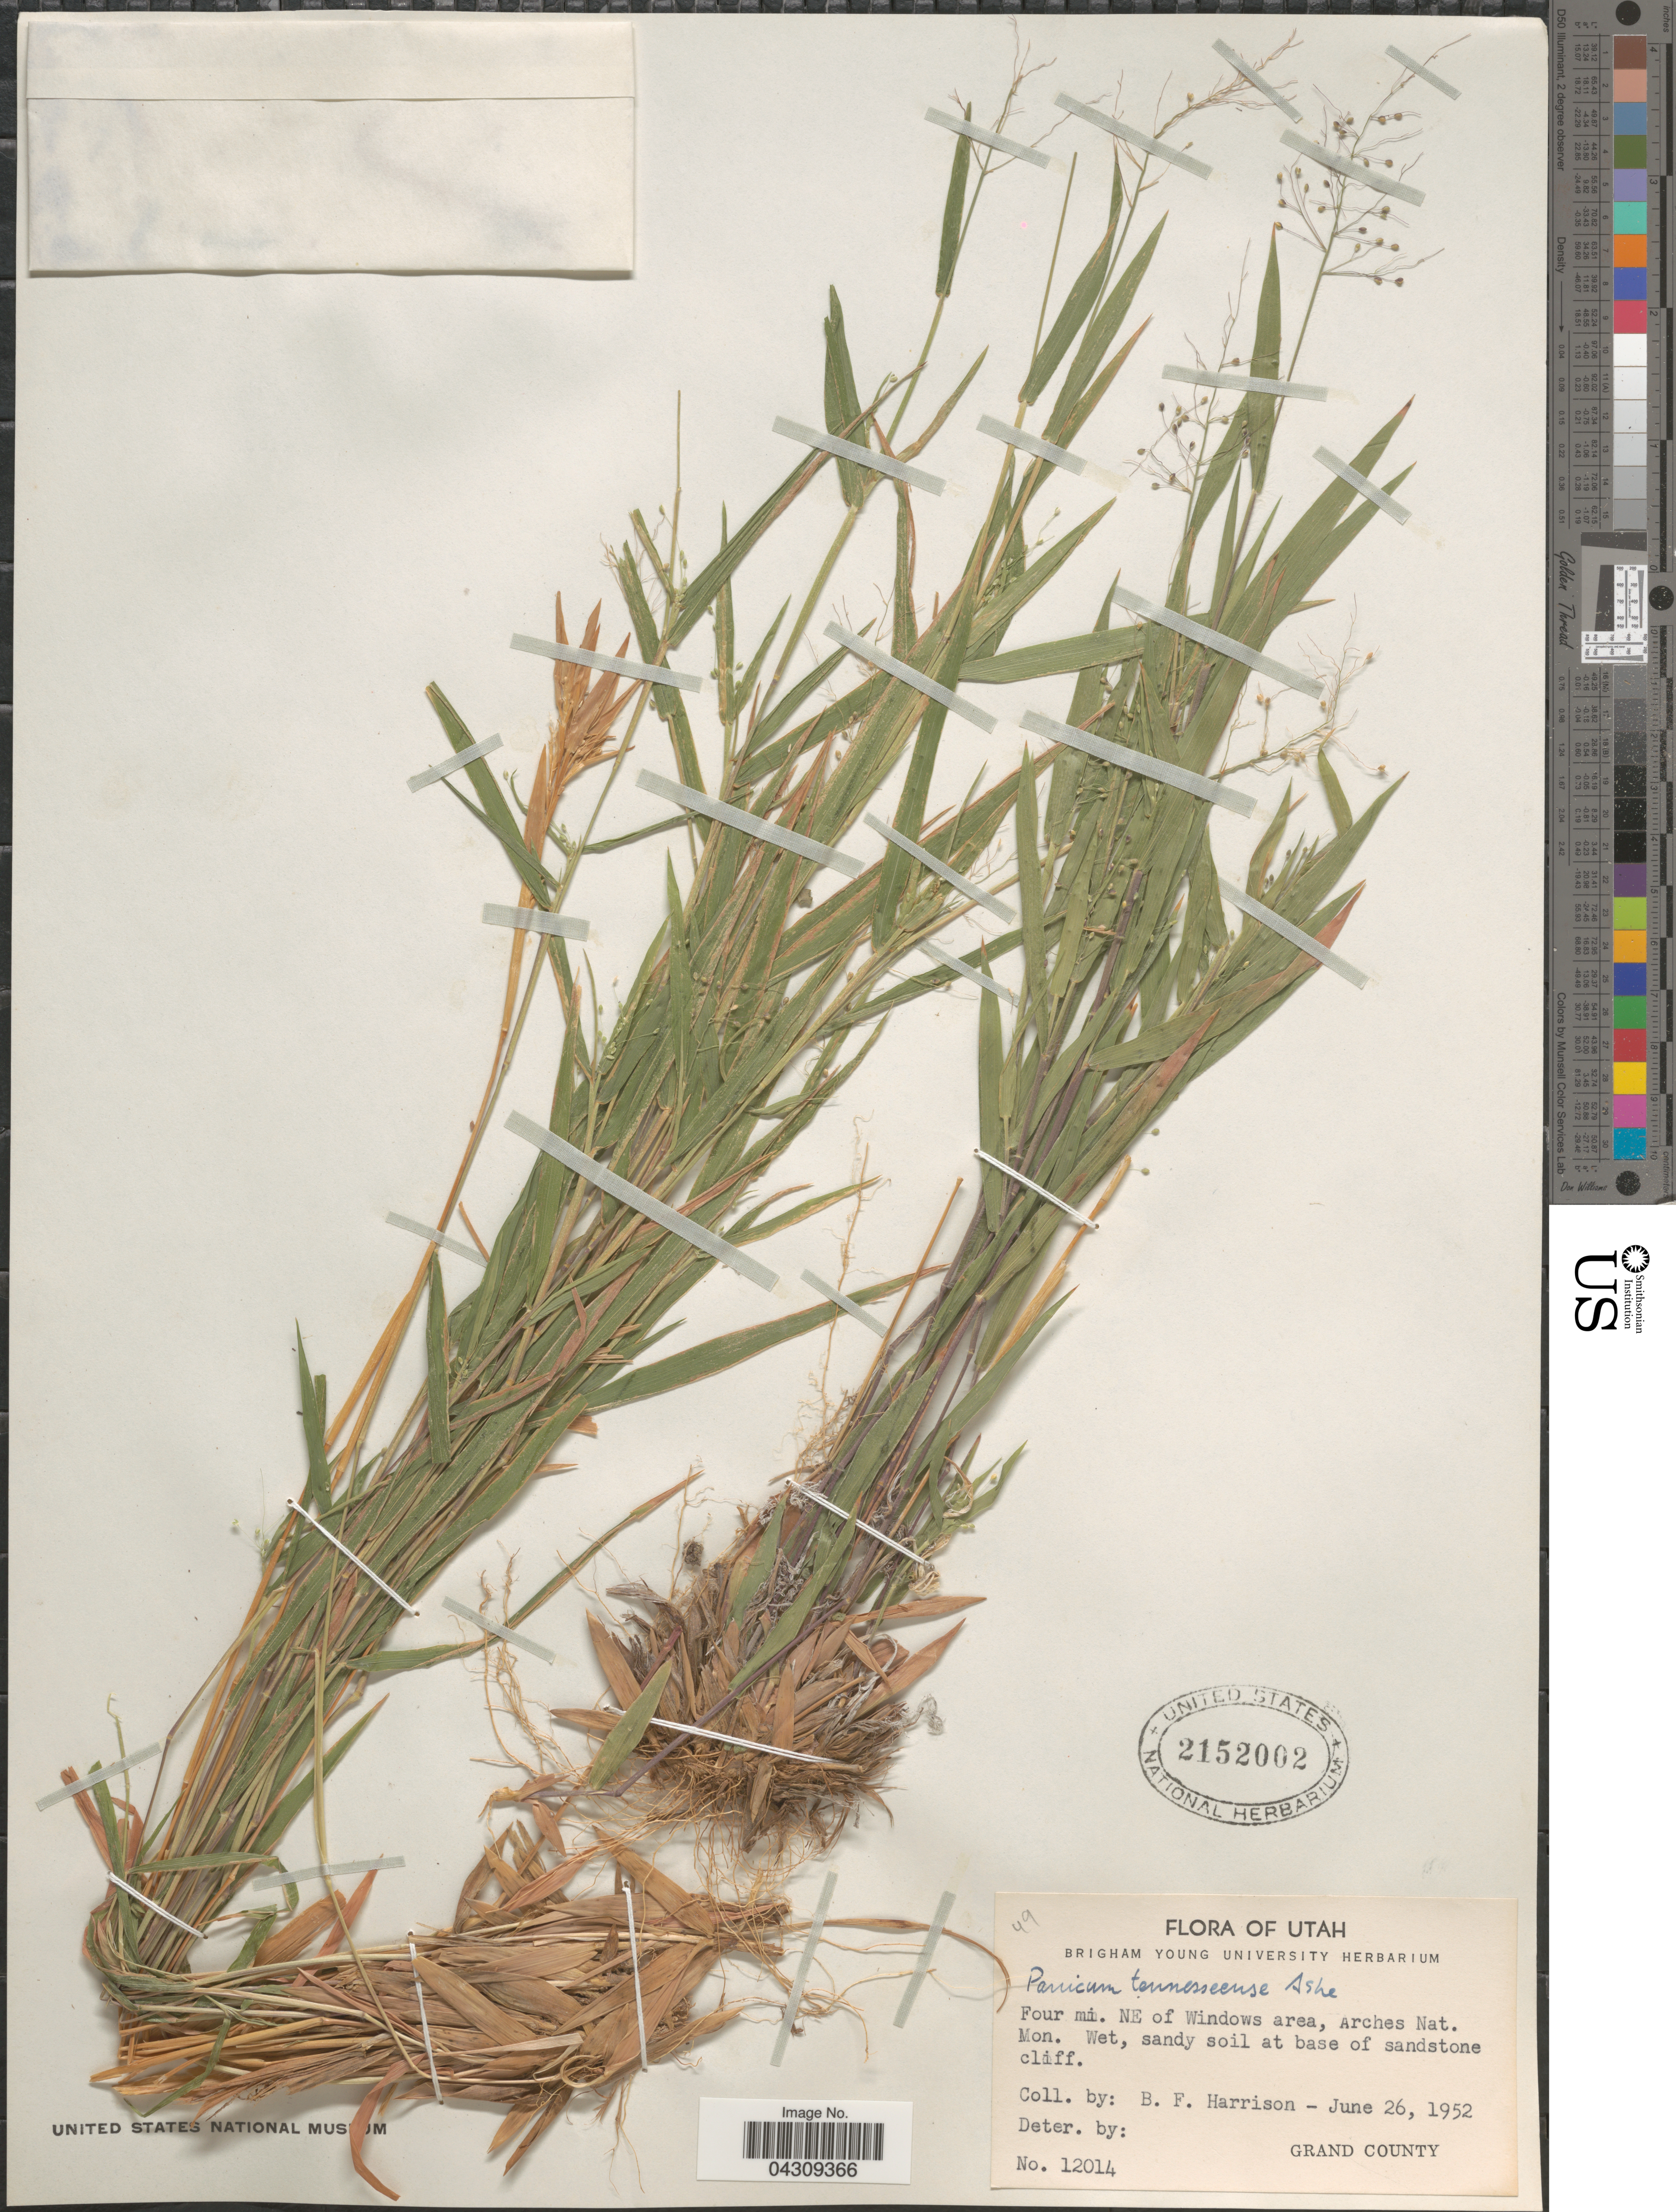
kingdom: Plantae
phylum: Tracheophyta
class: Liliopsida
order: Poales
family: Poaceae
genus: Dichanthelium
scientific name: Dichanthelium acuminatum var. acuminatum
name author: (Sw.) Gould & C.A. Clark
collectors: B. F. Harrison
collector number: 12014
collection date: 1952-06-26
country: United States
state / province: Utah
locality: Four mi. NE of Windows area, Arches Nat. Mon. Wet, sandy soil at base of sandstone cliff. Grand County.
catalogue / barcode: US 2152002